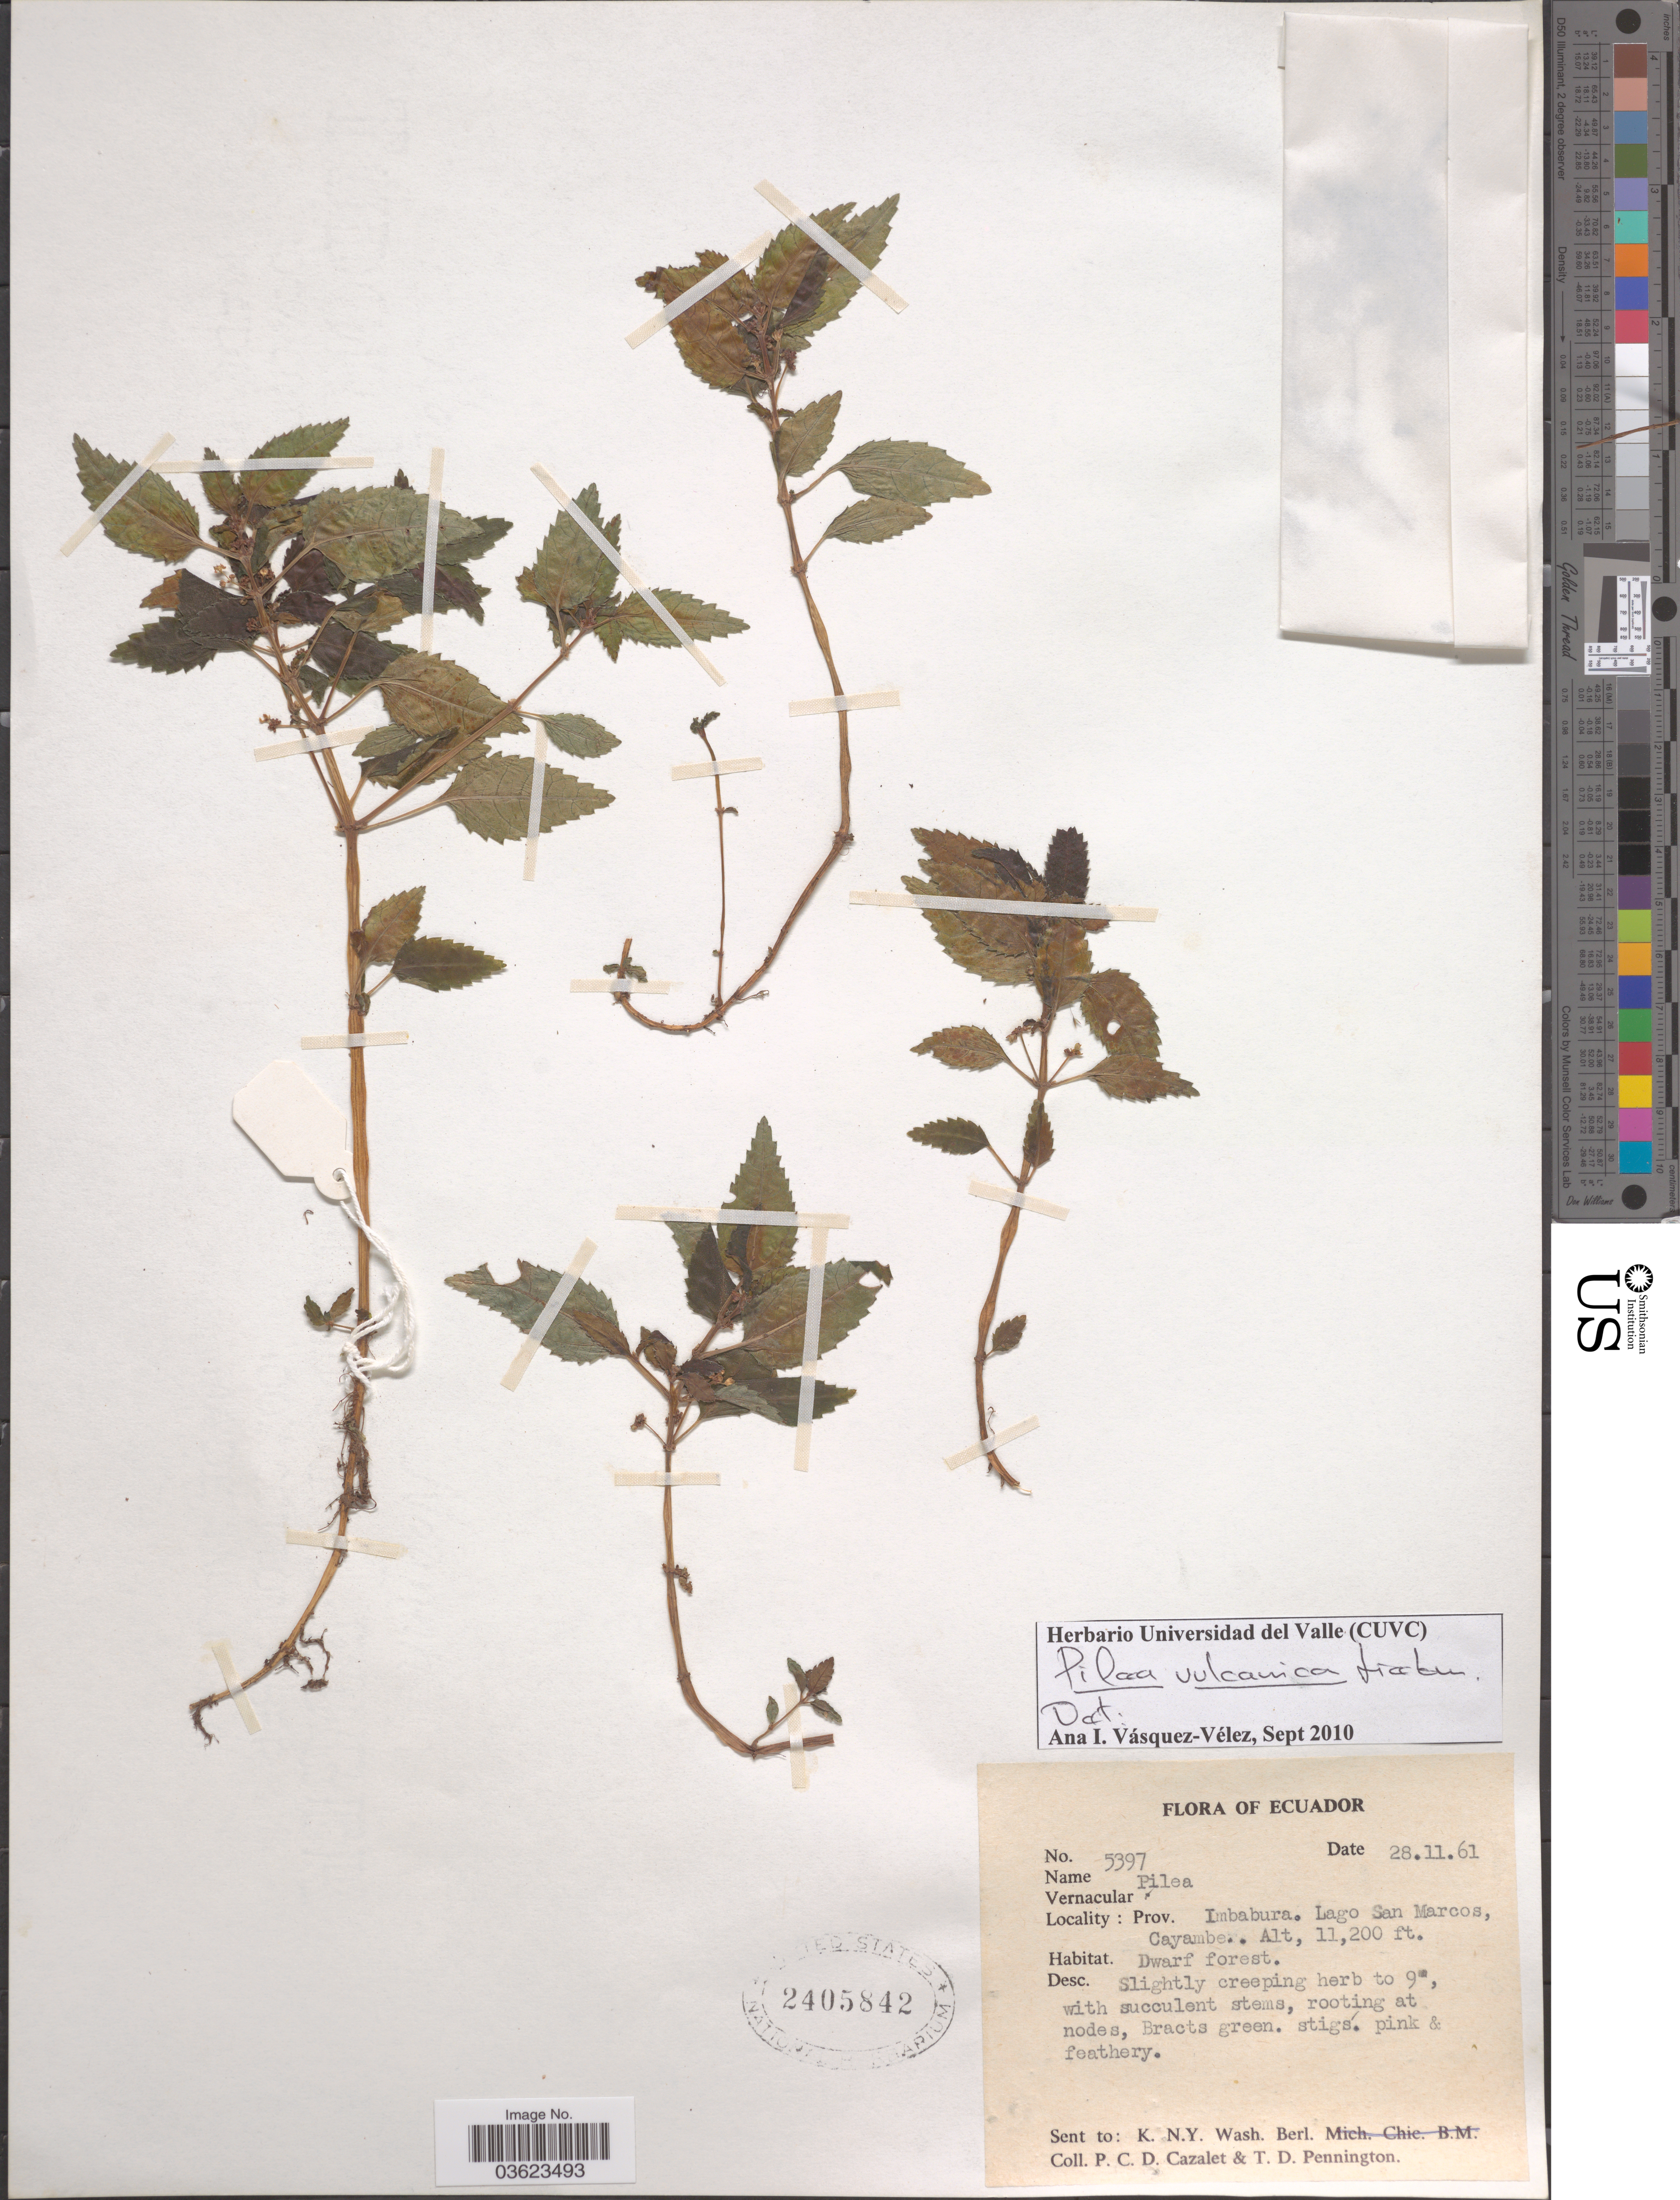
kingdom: Plantae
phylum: Tracheophyta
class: Magnoliopsida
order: Rosales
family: Urticaceae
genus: Pilea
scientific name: Pilea vulcanica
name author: Liebm.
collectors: P. C. D. Cazalet & T. D. Pennington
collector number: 5397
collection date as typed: Transcribed d/m/y: 28/11/61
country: Ecuador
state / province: Imbabura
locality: Lago San Marcos, Cayambe.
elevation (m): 3414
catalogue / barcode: US 2405842